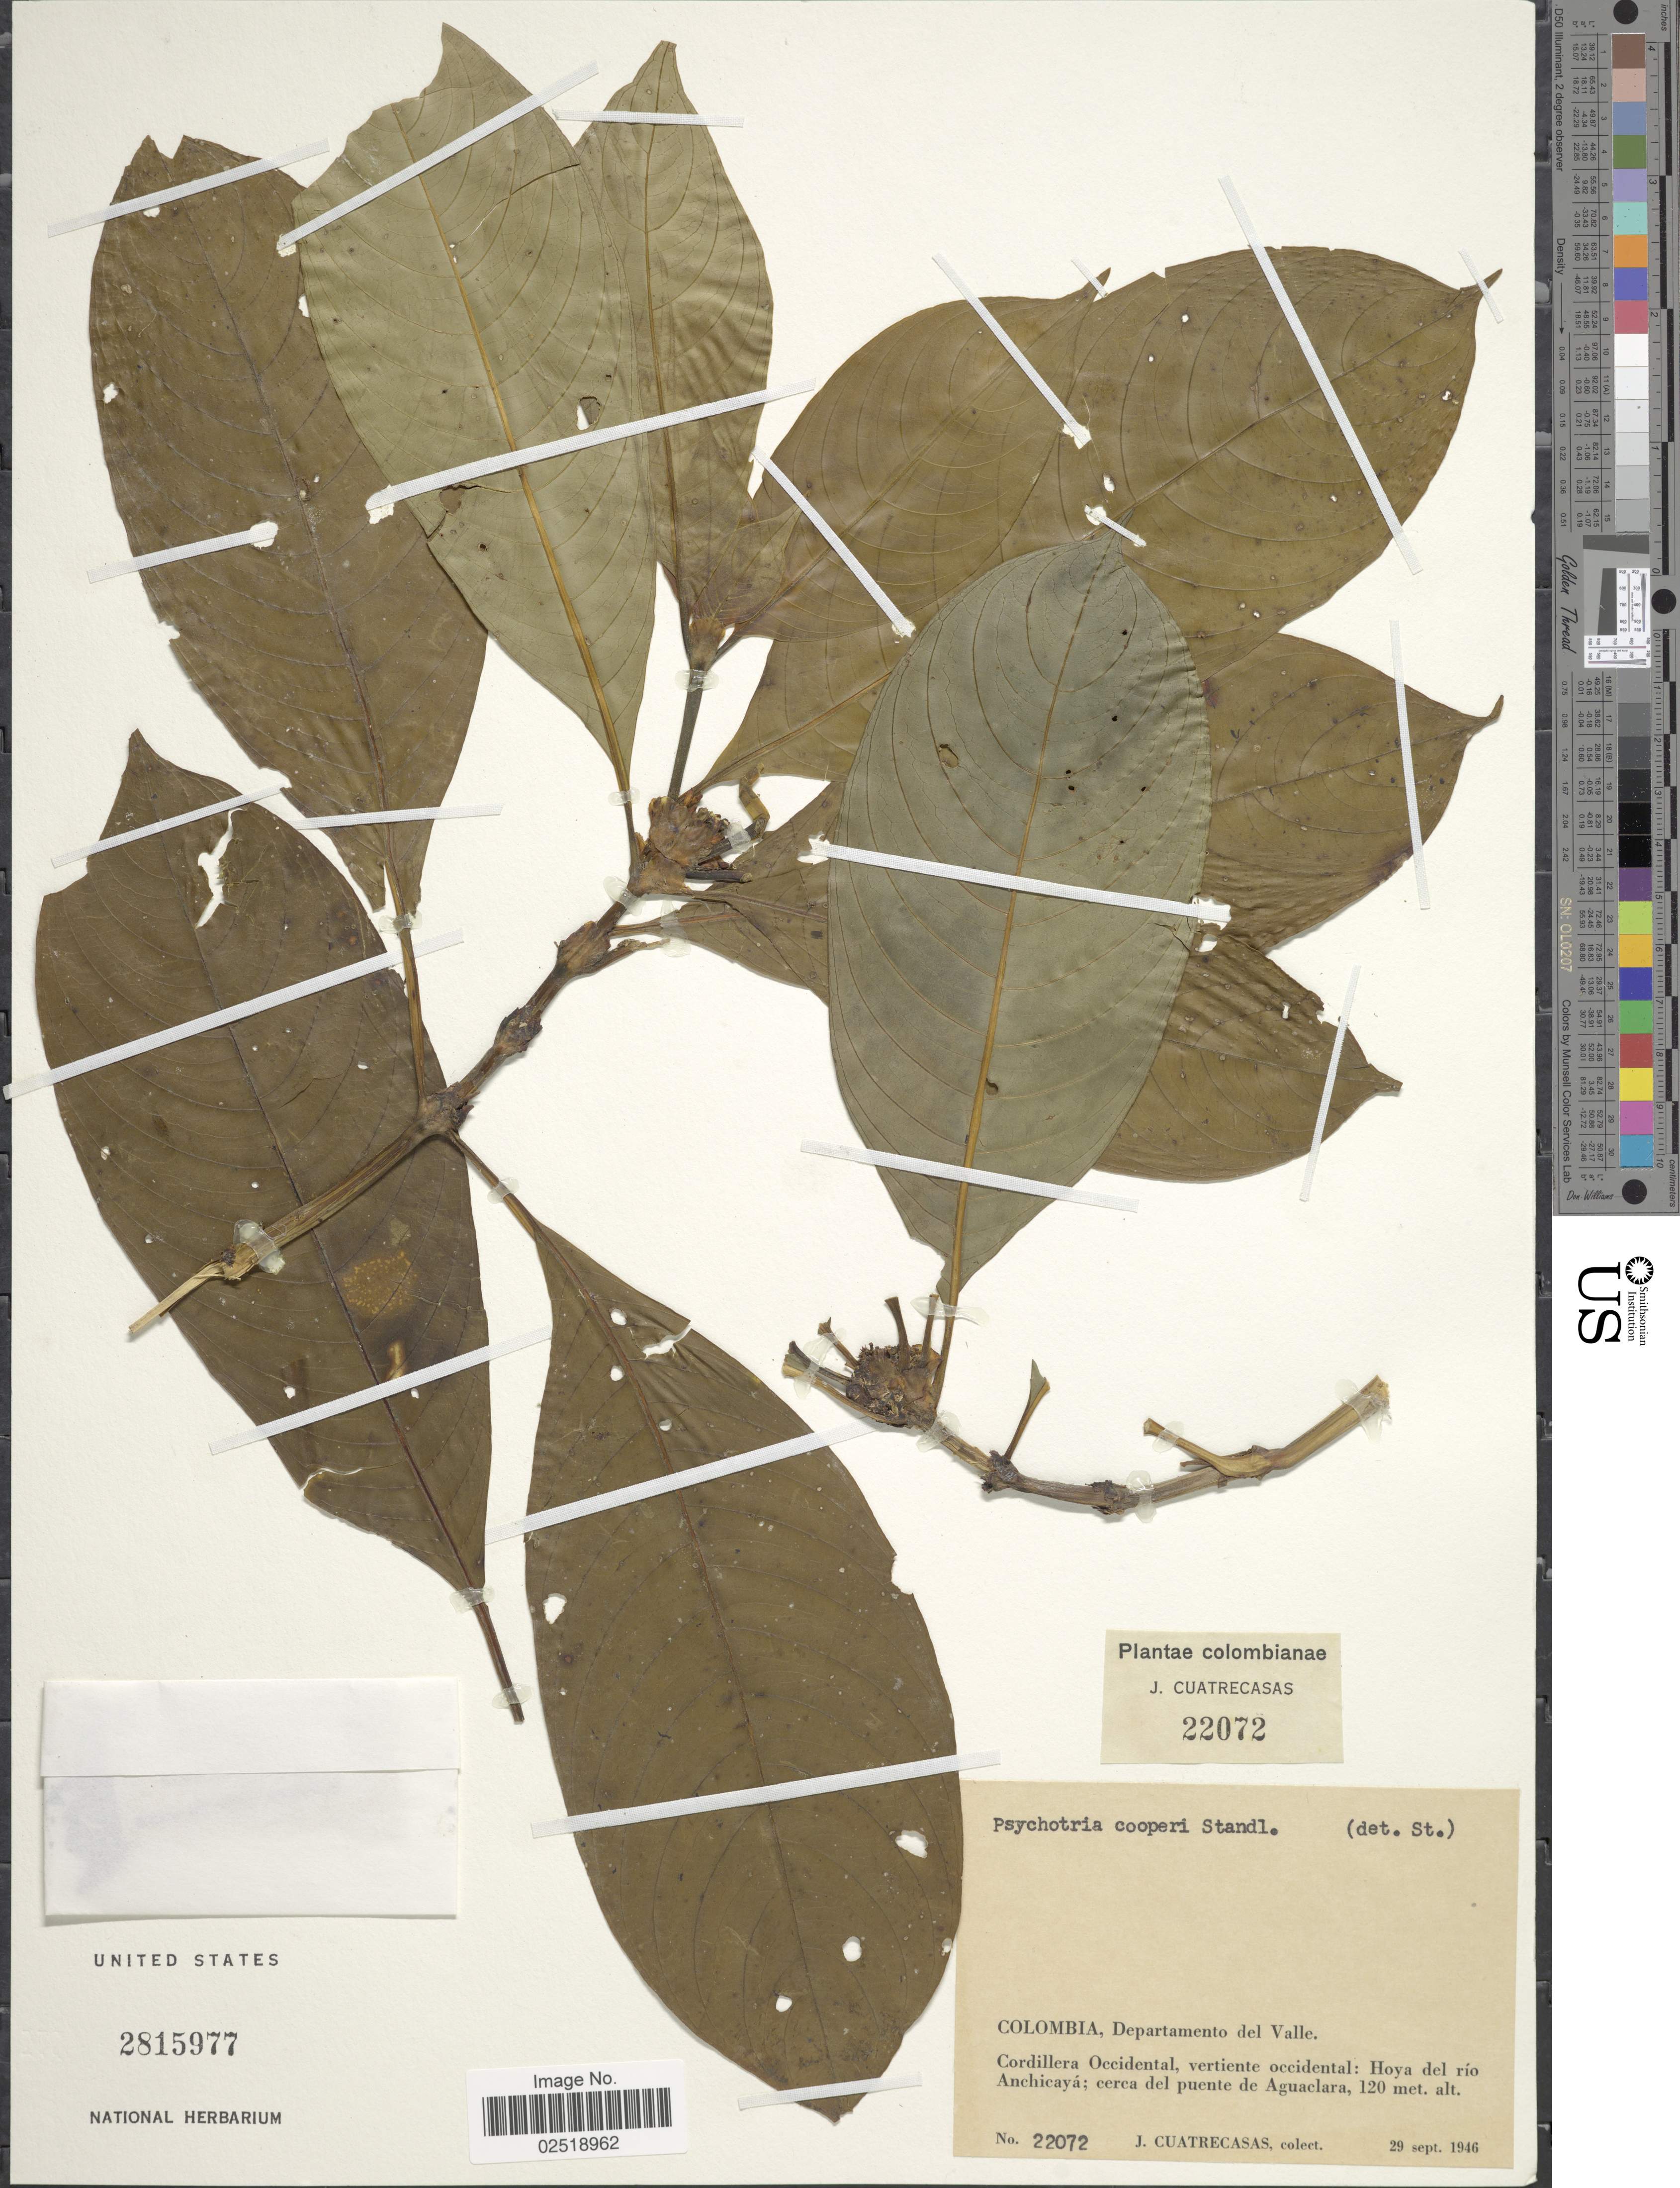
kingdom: Plantae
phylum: Tracheophyta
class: Magnoliopsida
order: Gentianales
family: Rubiaceae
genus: Psychotria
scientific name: Psychotria cooperi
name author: Standl.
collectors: J. Cuatrecasas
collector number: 22072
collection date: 1946-09-29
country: Colombia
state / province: Valle del Cauca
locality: Departamento del Valle, Cordillera Occidental, vertiente occidental: Hoya del río Anchicayá; cerca del puente de Aguaclara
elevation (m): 120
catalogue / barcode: US 2815977